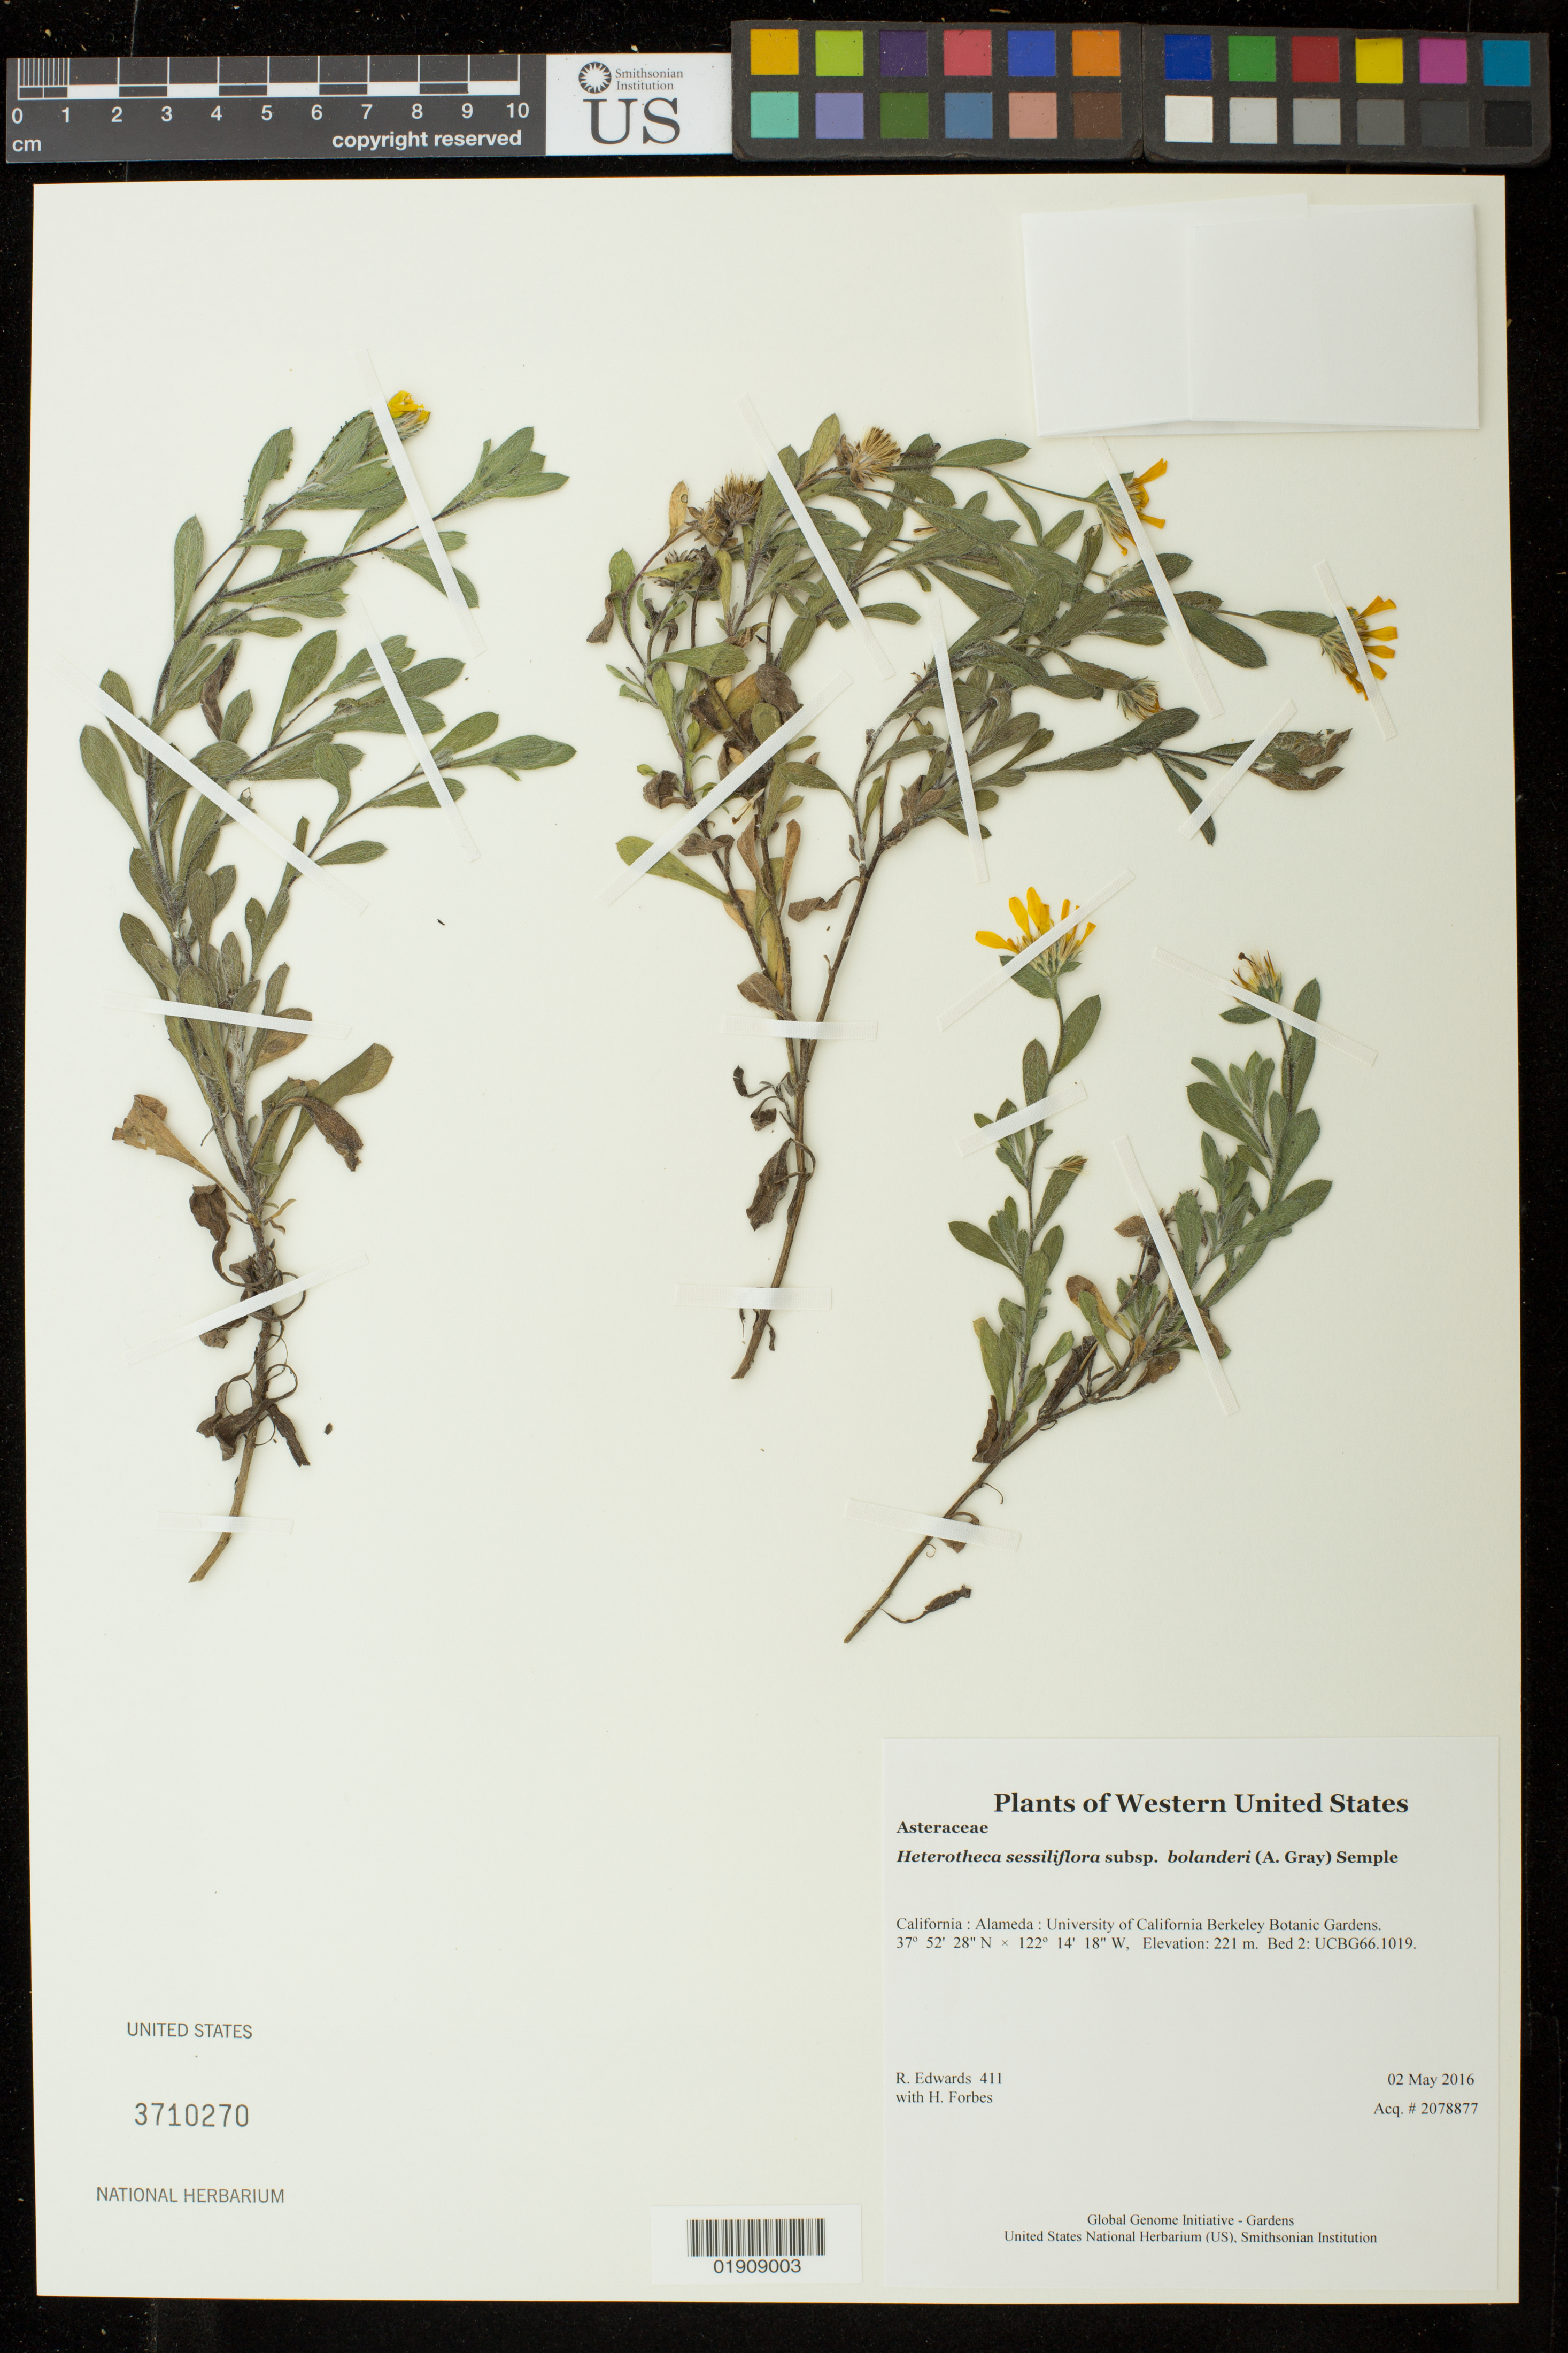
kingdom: Plantae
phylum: Tracheophyta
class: Magnoliopsida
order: Asterales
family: Asteraceae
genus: Heterotheca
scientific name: Heterotheca sessiliflora subsp. bolanderi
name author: (A. Gray) Semple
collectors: H. Forbes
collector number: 411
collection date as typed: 2 May 2016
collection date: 2016-05-02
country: United States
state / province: California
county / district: Alameda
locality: University of California Berkeley Botanic Gardens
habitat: Bed 2: UCBG66.1019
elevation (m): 221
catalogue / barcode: US 3710270